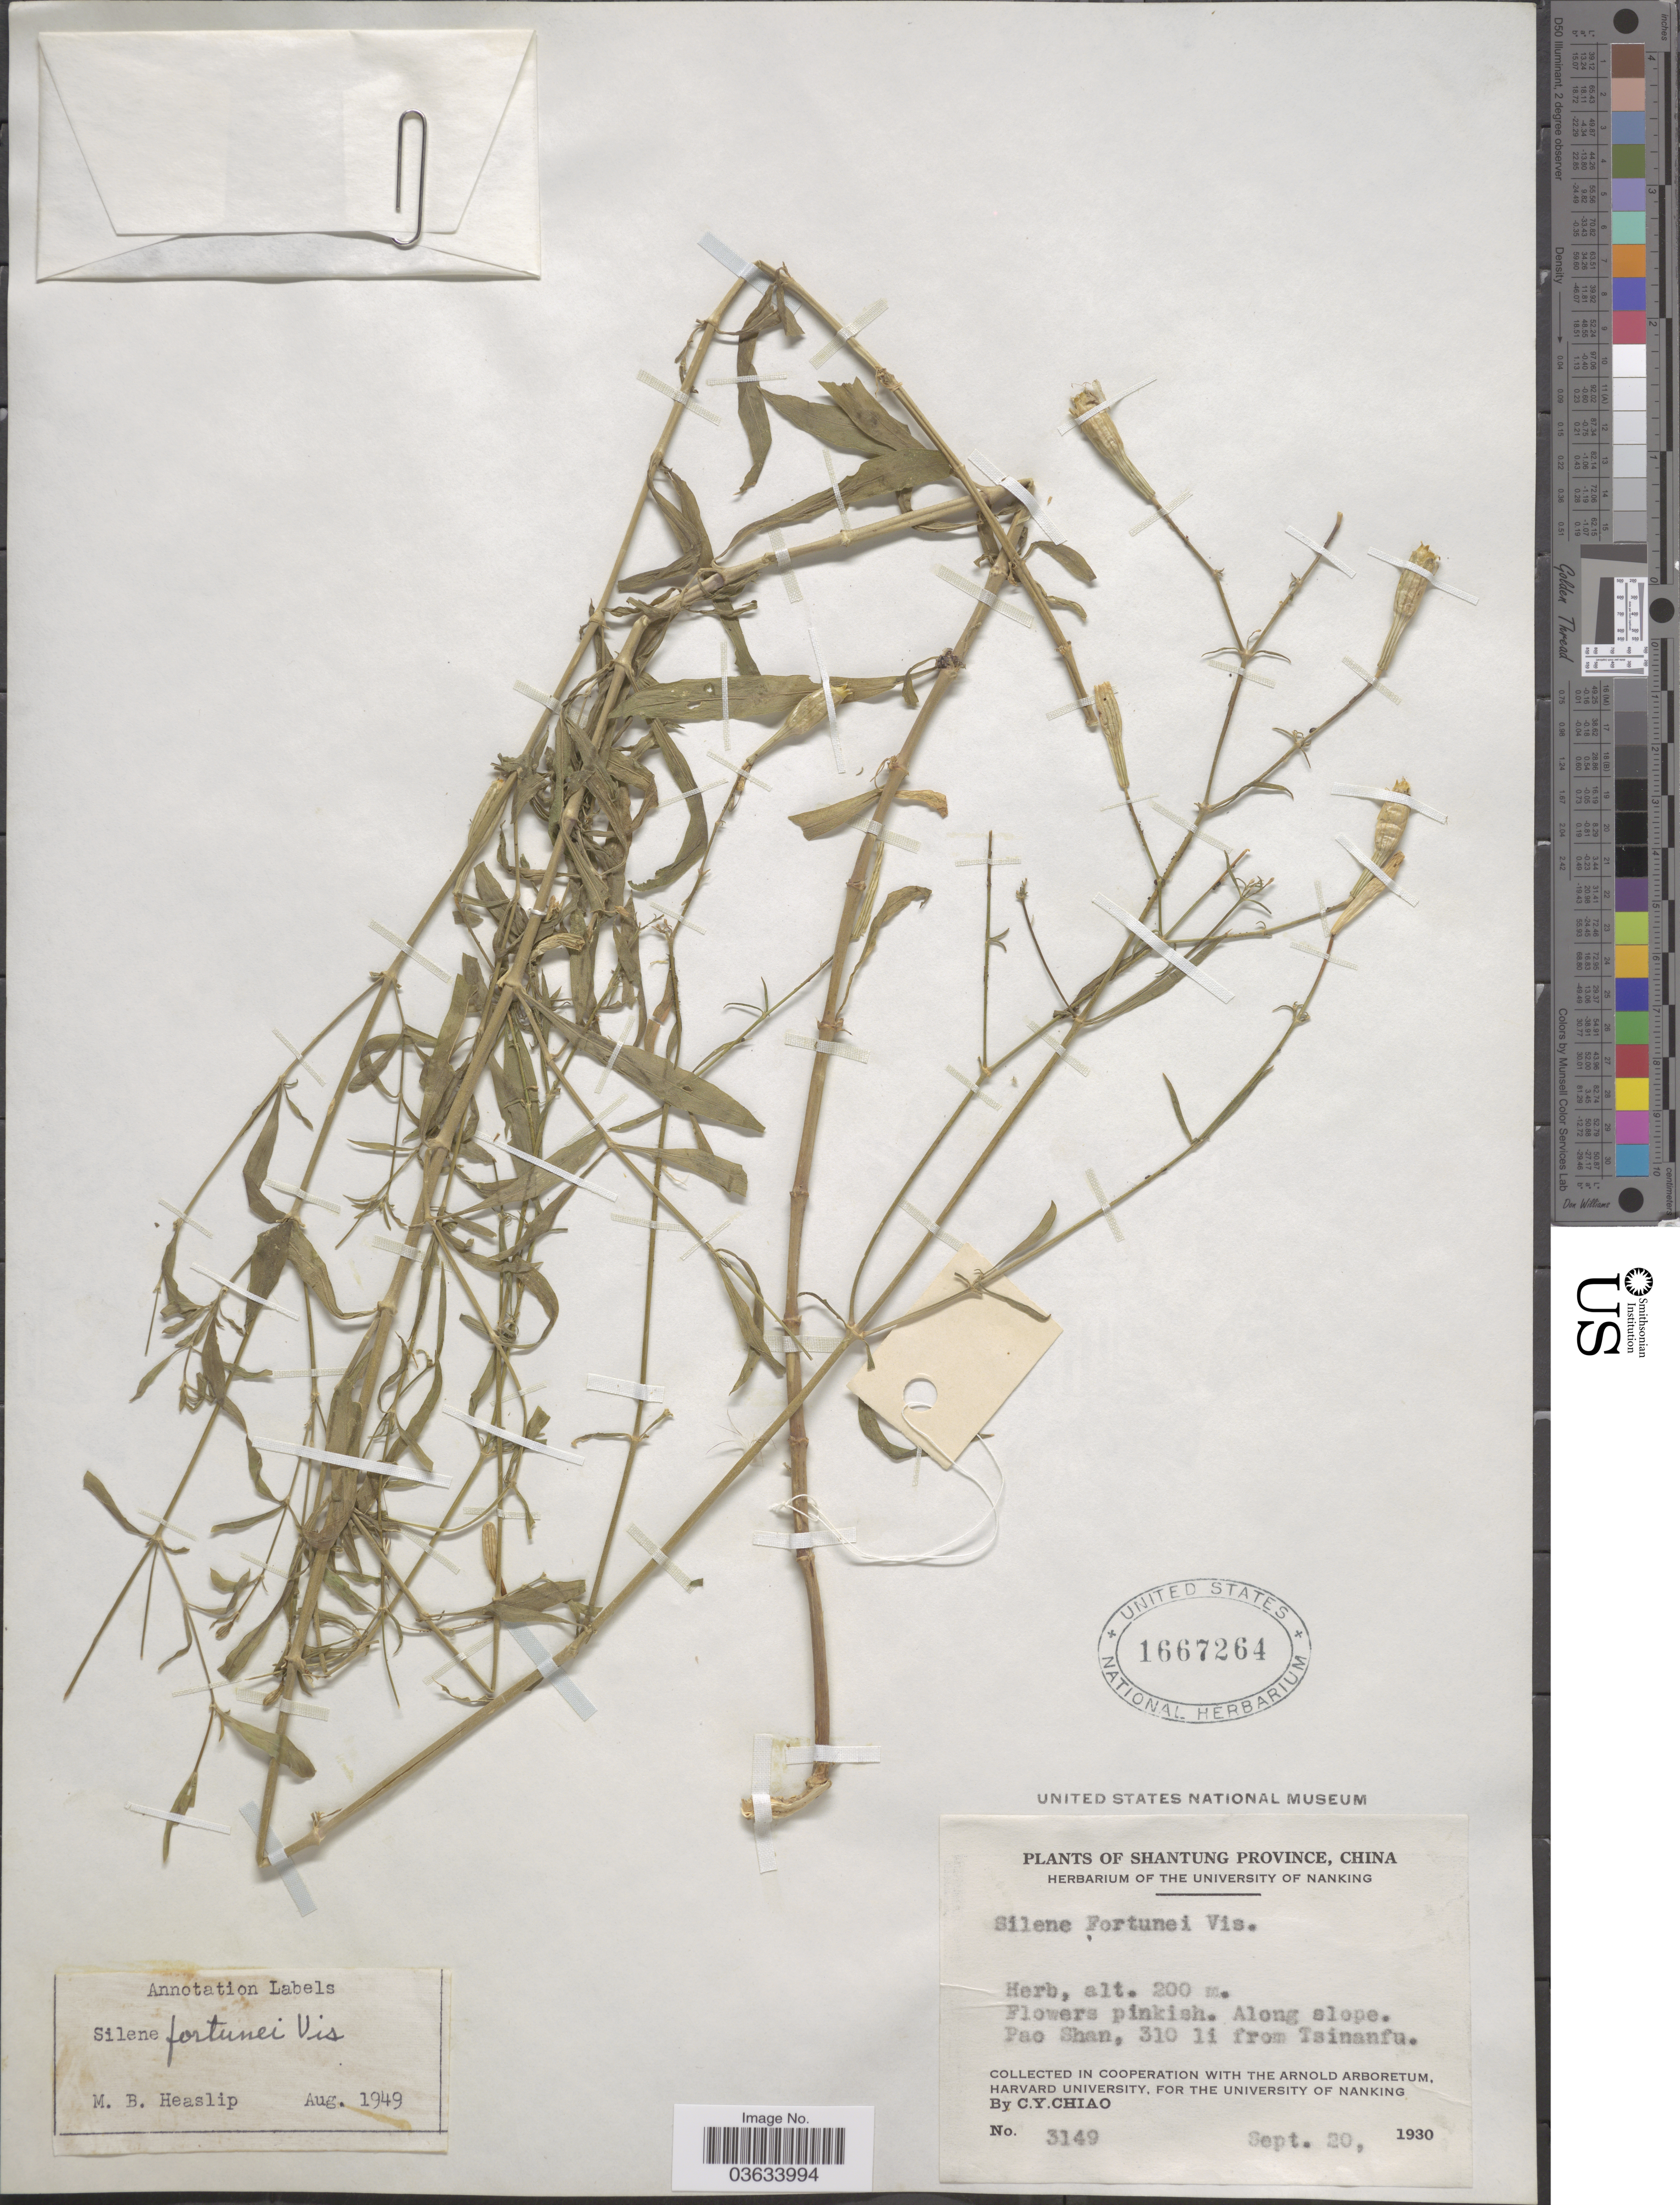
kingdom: Plantae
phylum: Tracheophyta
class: Magnoliopsida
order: Caryophyllales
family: Caryophyllaceae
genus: Silene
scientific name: Silene fortunei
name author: Vis.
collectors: C. Y. Chiao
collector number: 3149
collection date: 1930-09-20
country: China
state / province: Shandong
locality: Shantung Province. Pao Shan, 310 li from Tsinanfu.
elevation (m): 200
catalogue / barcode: US 1667264